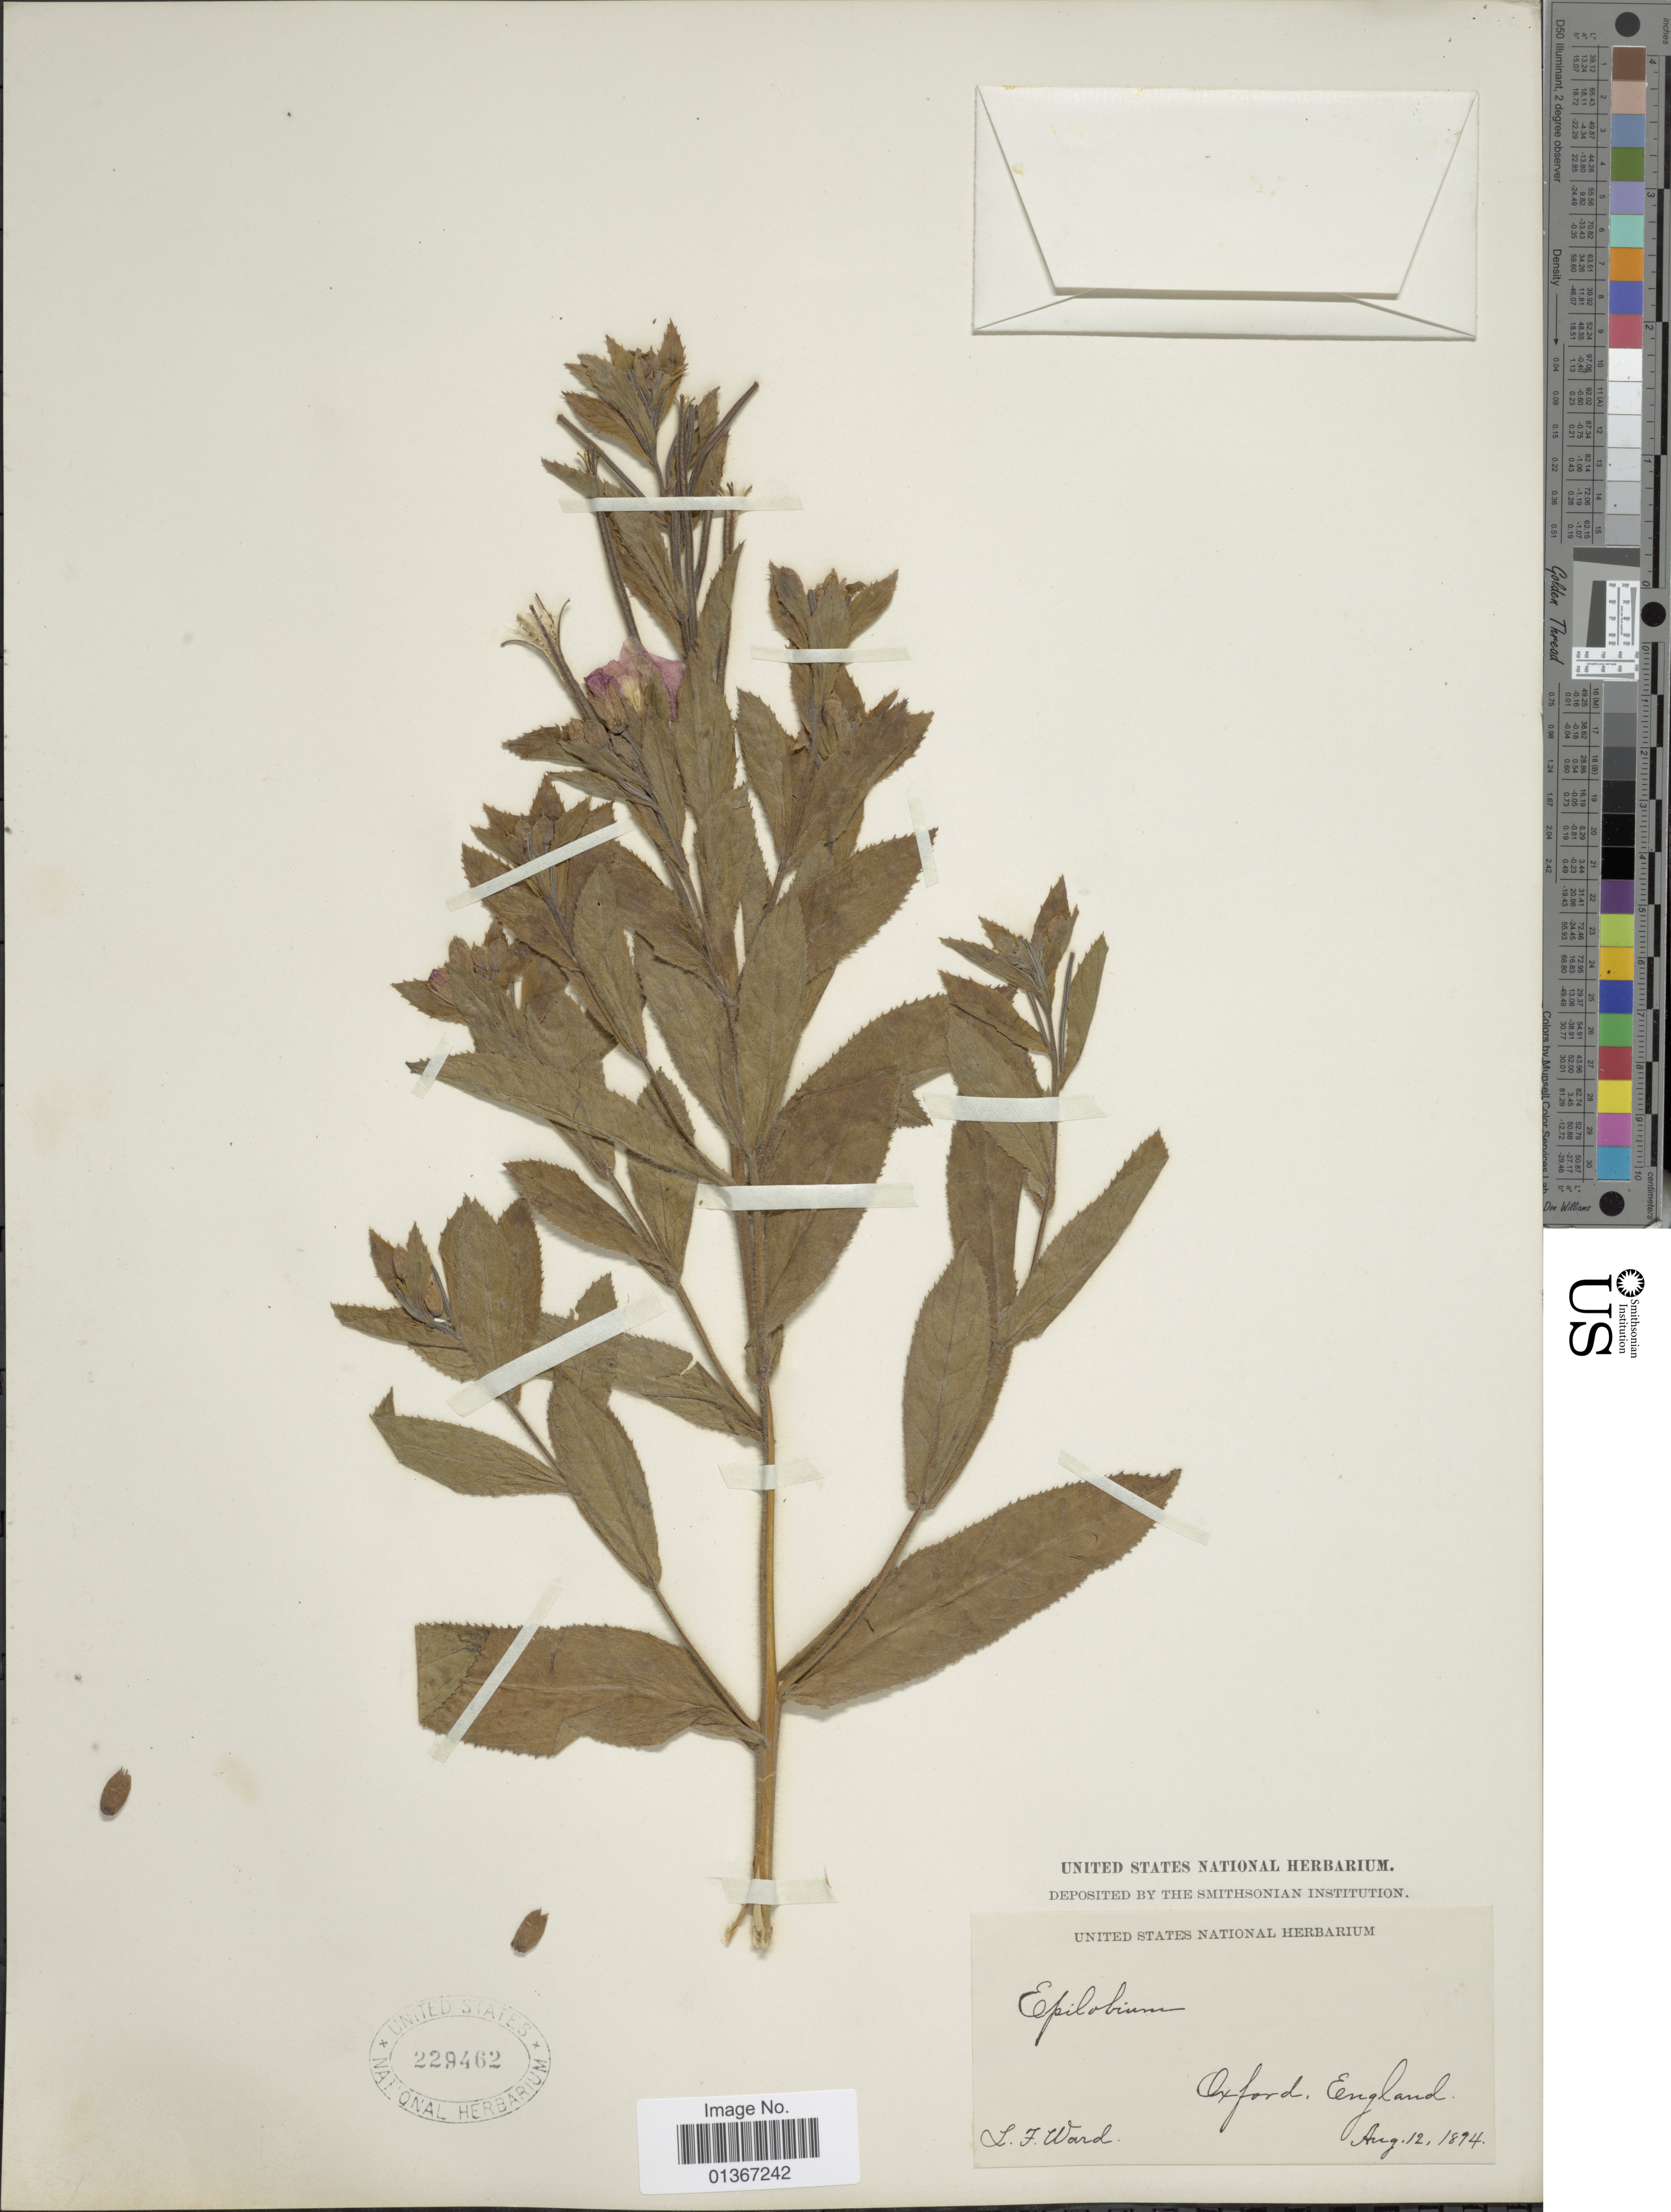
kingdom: Plantae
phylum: Tracheophyta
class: Magnoliopsida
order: Myrtales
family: Onagraceae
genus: Epilobium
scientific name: Epilobium sp.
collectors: L. Ward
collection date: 1874-08-12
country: United Kingdom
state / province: England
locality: Oxford.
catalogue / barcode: US 229462